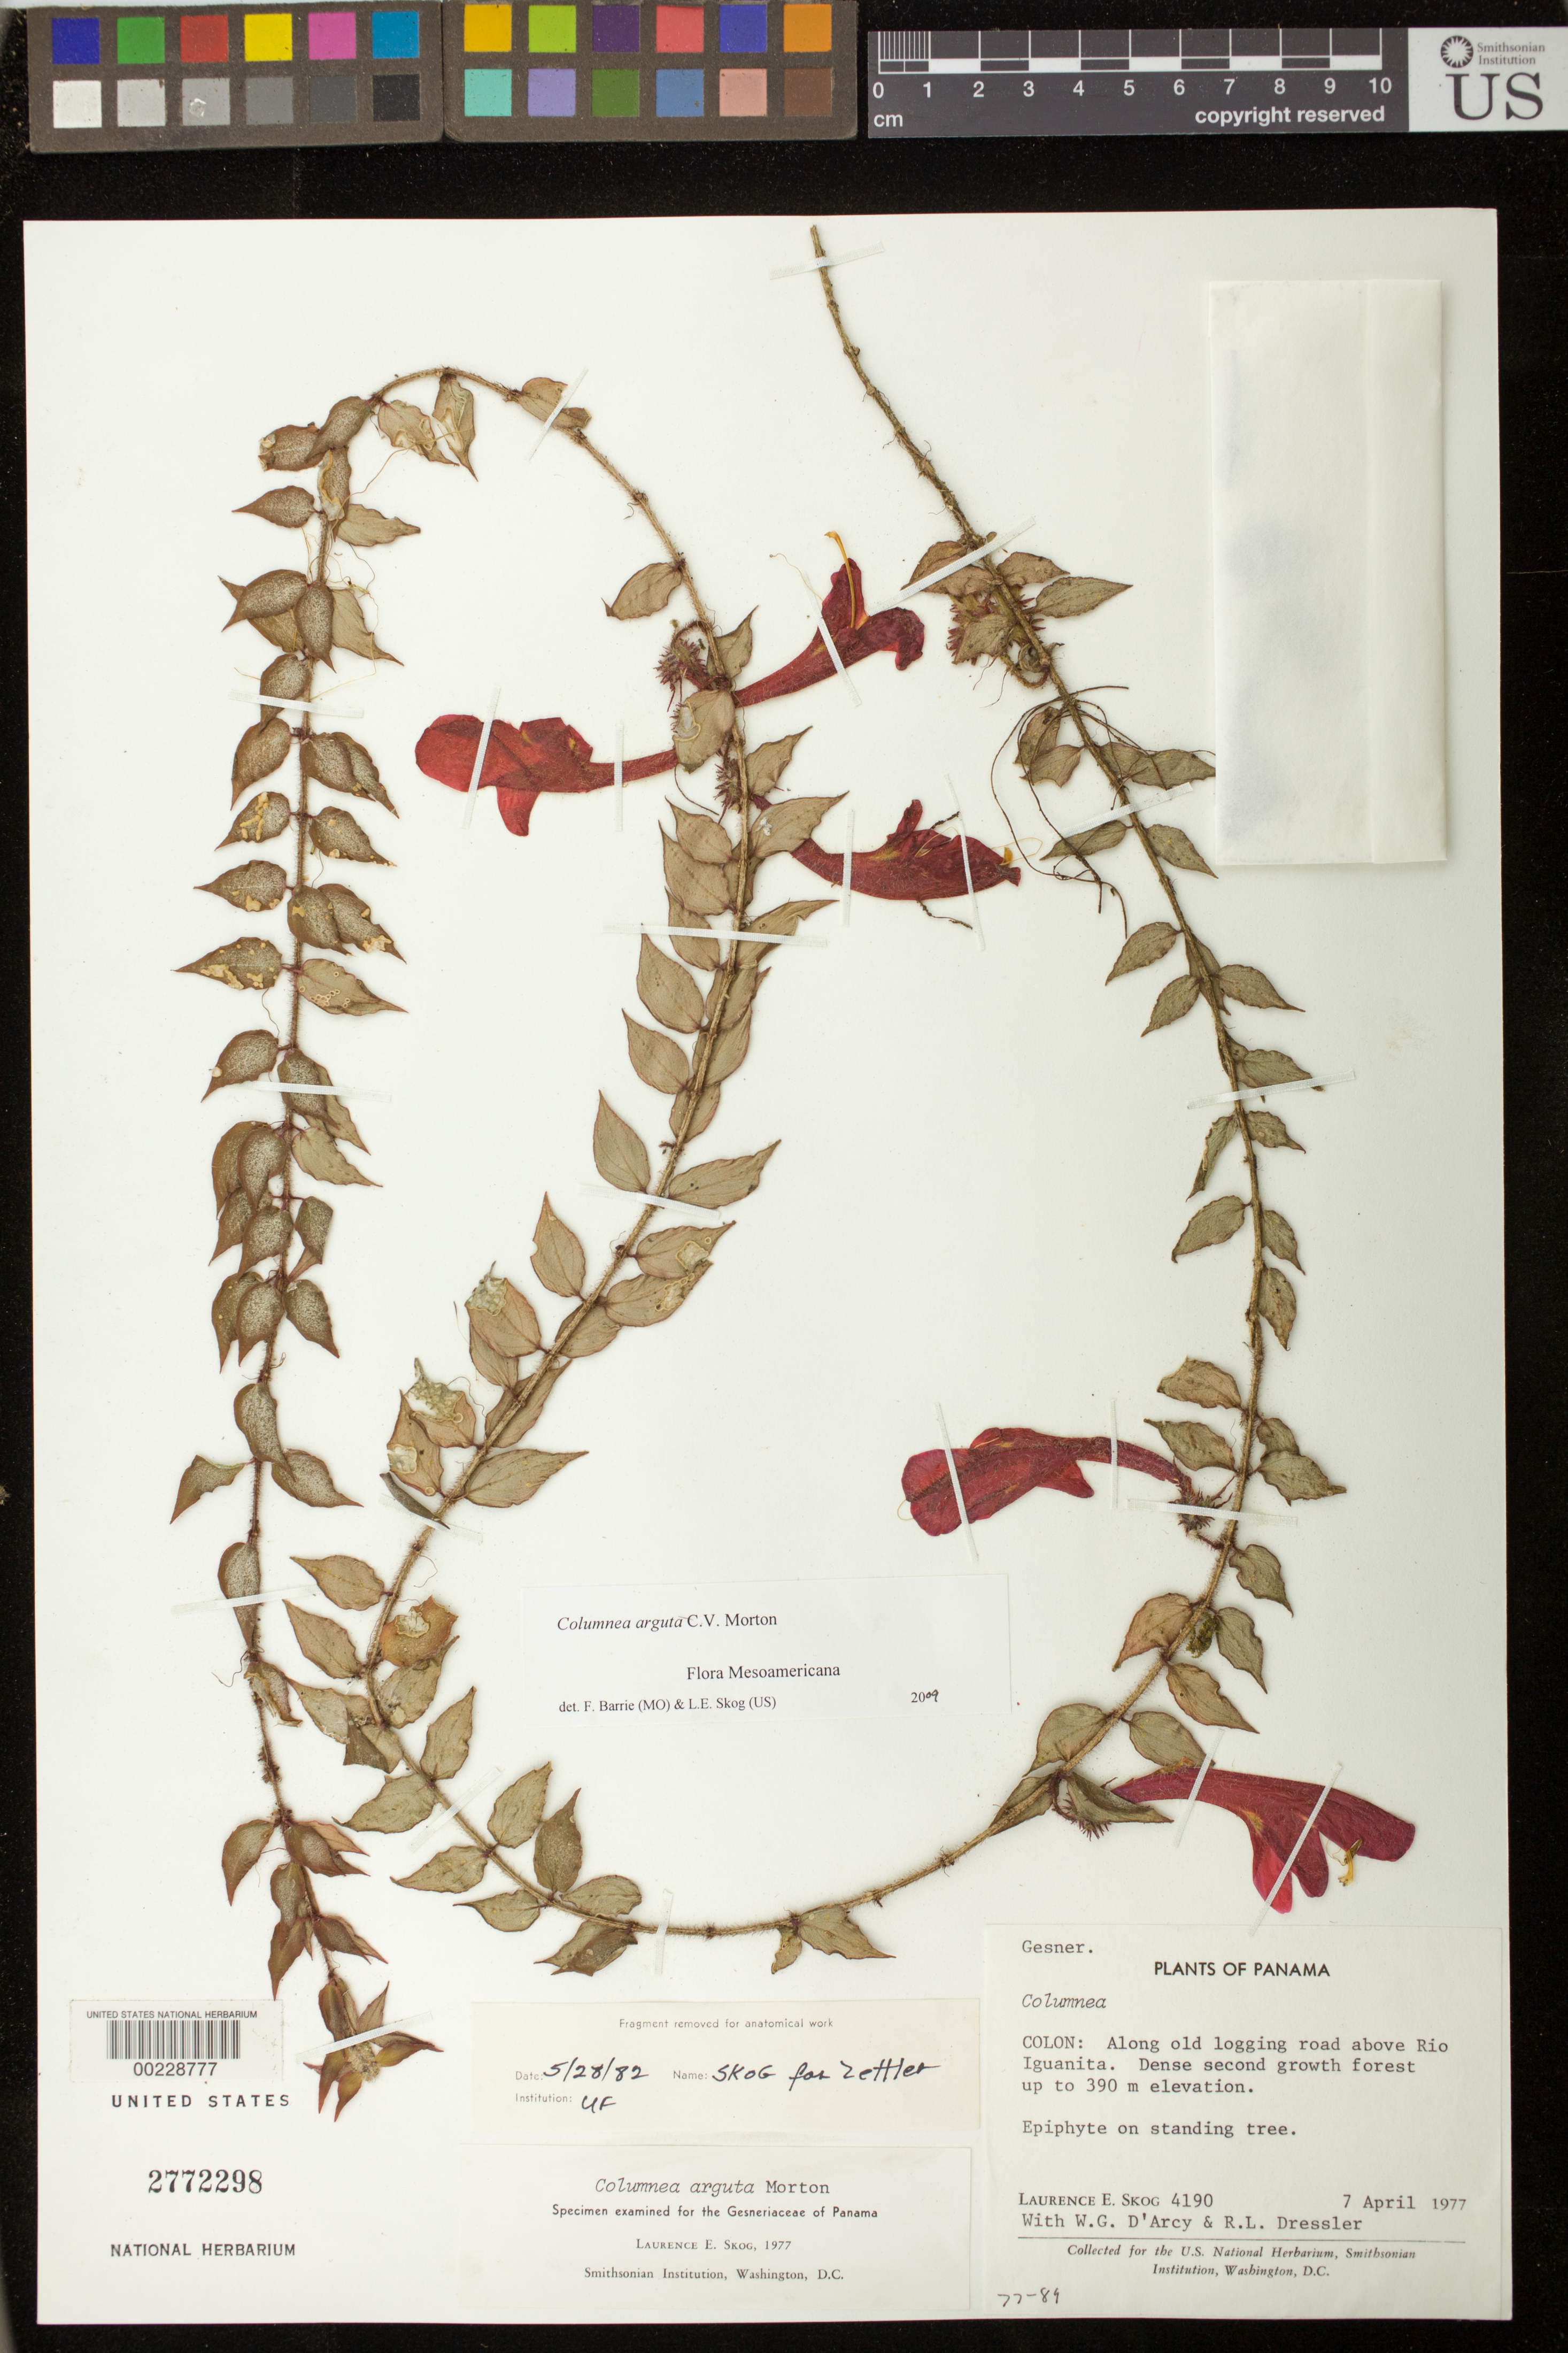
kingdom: Plantae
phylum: Tracheophyta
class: Magnoliopsida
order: Lamiales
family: Gesneriaceae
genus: Columnea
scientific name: Columnea arguta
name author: C.V. Morton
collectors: L. E. Skog, W. G. D'Arcy & R. Dressler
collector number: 4190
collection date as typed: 07 Apr 1977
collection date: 1977-04-07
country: Panama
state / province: Colón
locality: Along old logging road above Rio Iguanita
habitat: Dense second growth forest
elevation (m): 390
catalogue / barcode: US 2772298